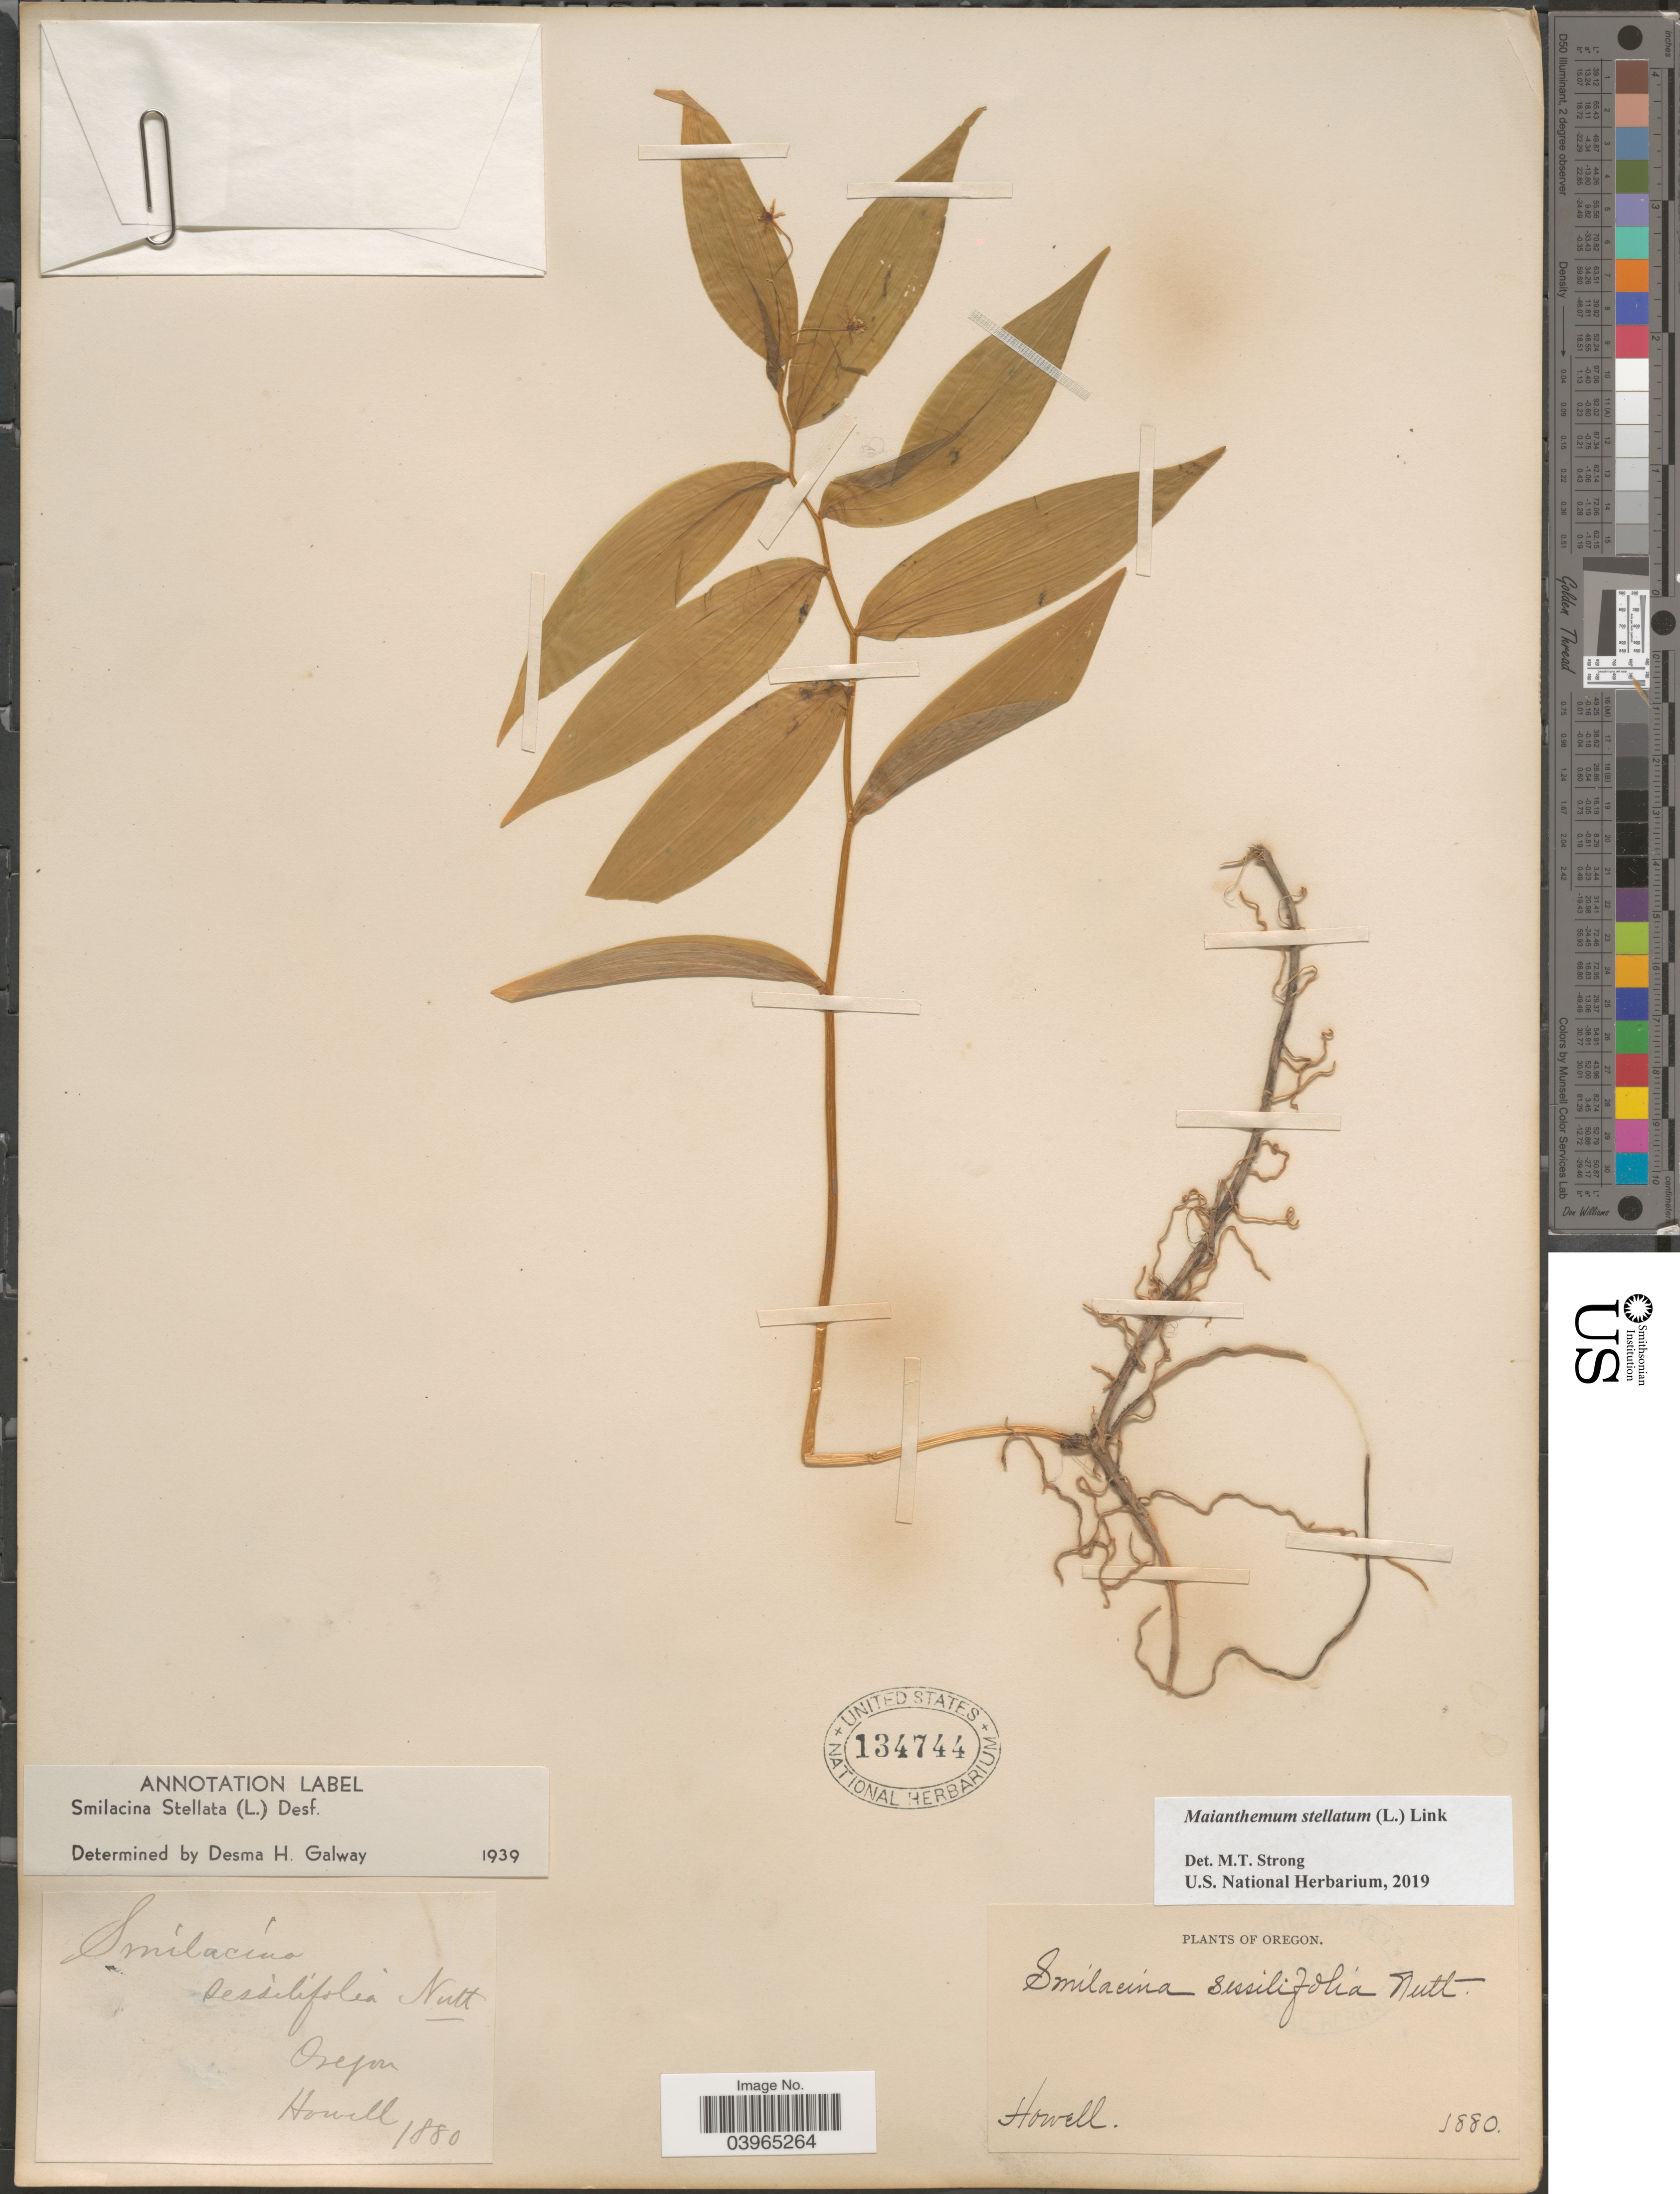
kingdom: Plantae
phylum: Tracheophyta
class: Liliopsida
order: Asparagales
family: Asparagaceae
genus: Maianthemum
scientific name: Maianthemum stellatum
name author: (L.) Link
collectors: -. Howell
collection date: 1880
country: United States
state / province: Oregon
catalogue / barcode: US 134744